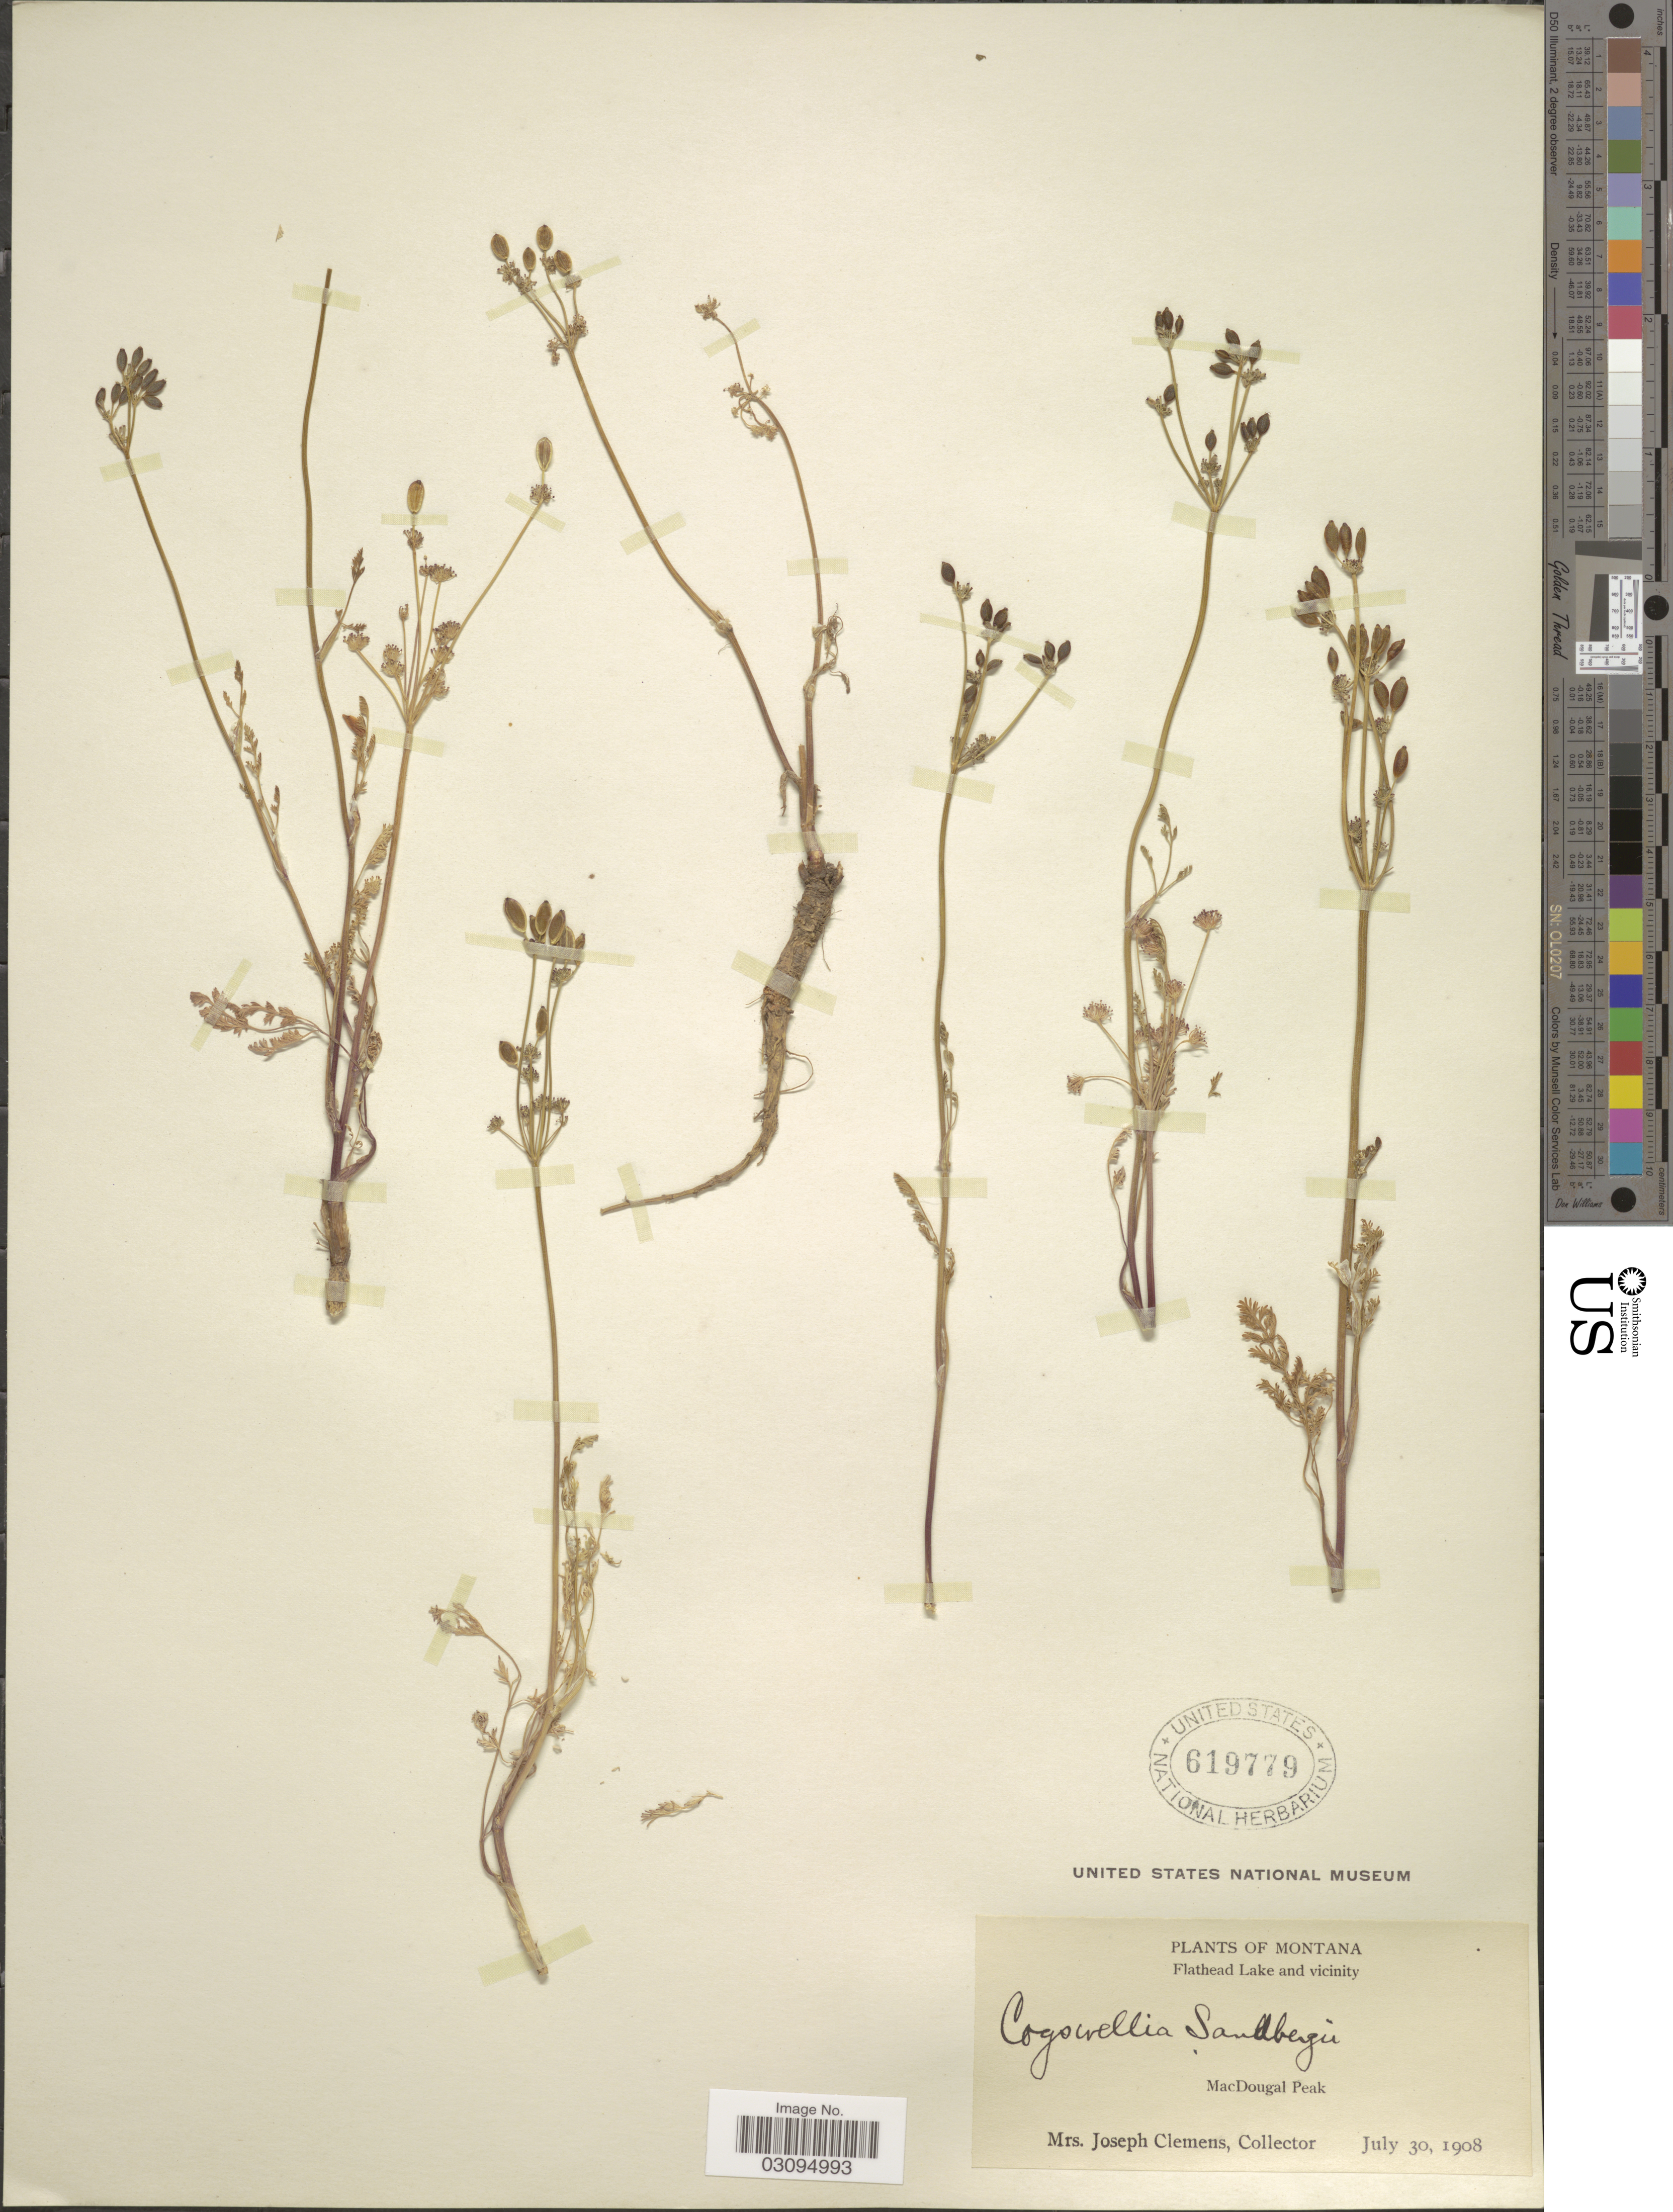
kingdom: Plantae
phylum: Tracheophyta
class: Magnoliopsida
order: Apiales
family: Apiaceae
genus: Lomatium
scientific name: Lomatium sandbergii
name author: (J.M. Coult. & Rose) J.M. Coult. & Rose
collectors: J. Clemens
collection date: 1908-07-30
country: United States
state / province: Montana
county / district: Lake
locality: Flathead Lake and vicinity, MacDougal Peak.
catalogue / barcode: US 619779